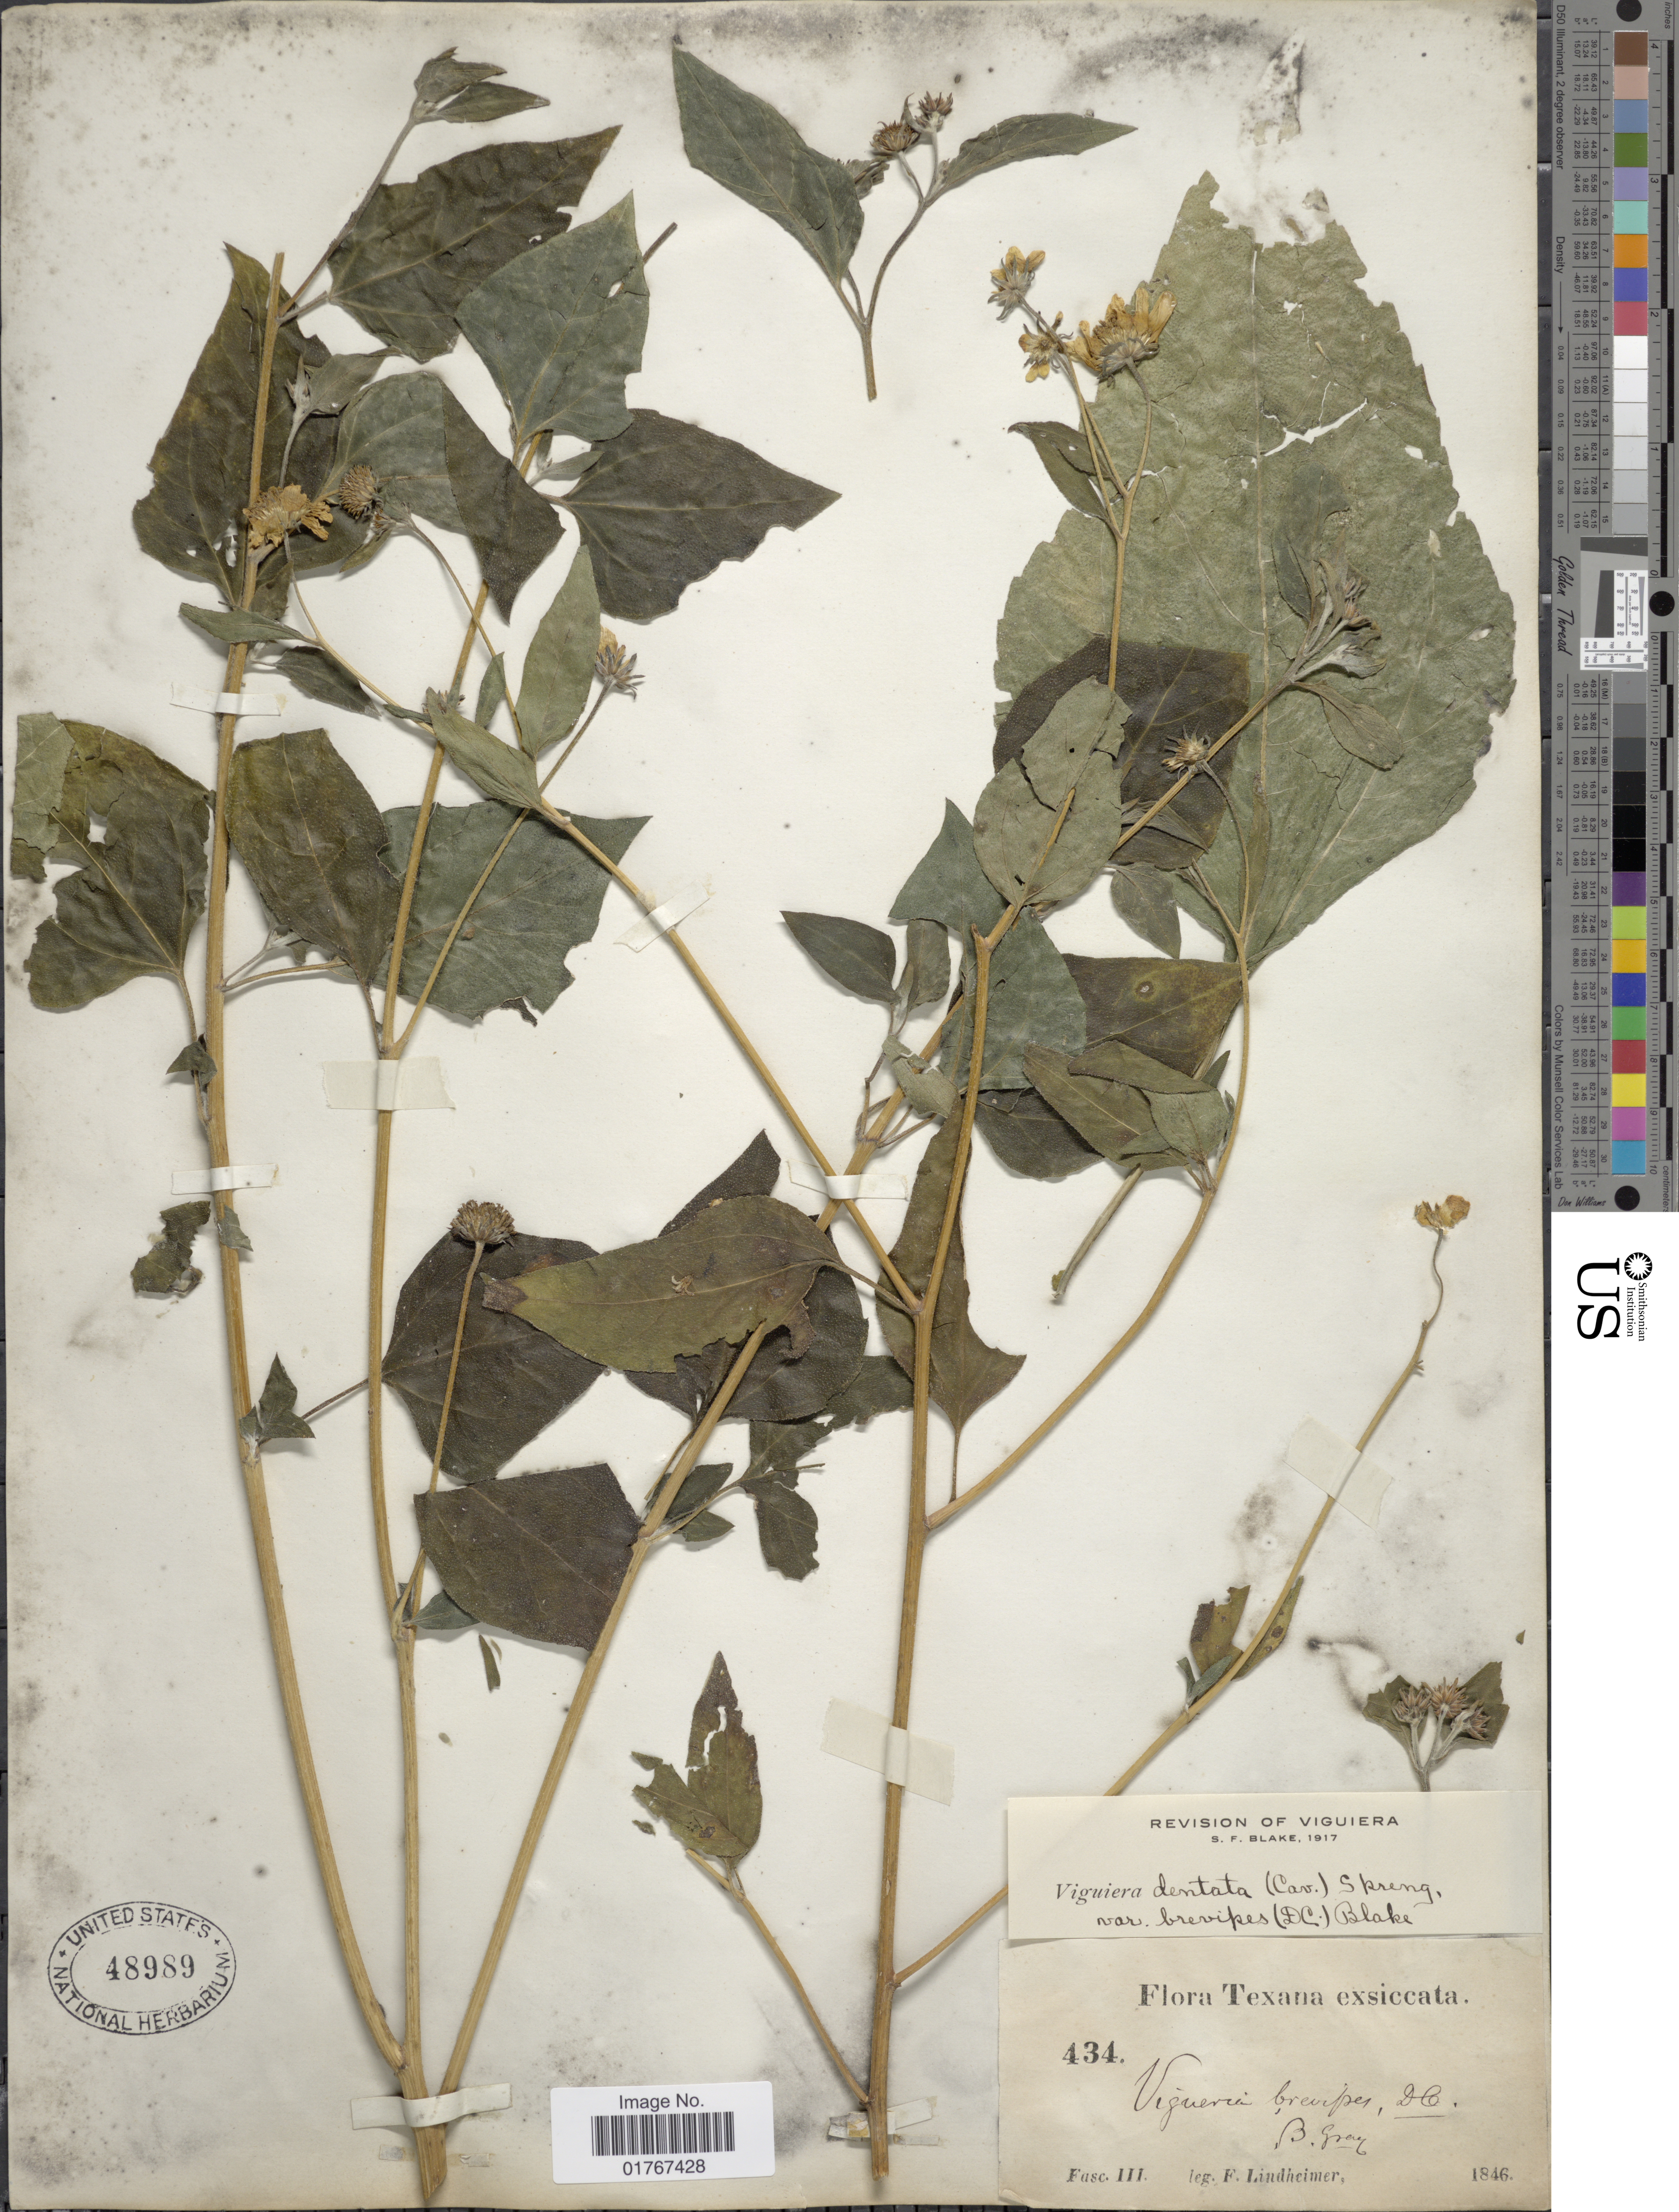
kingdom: Plantae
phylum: Tracheophyta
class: Magnoliopsida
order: Asterales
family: Asteraceae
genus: Viguiera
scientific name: Viguiera dentata var. brevipes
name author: (DC.) S.F. Blake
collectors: F. Lindheimer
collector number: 434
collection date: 1846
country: United States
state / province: Texas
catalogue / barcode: US 48989